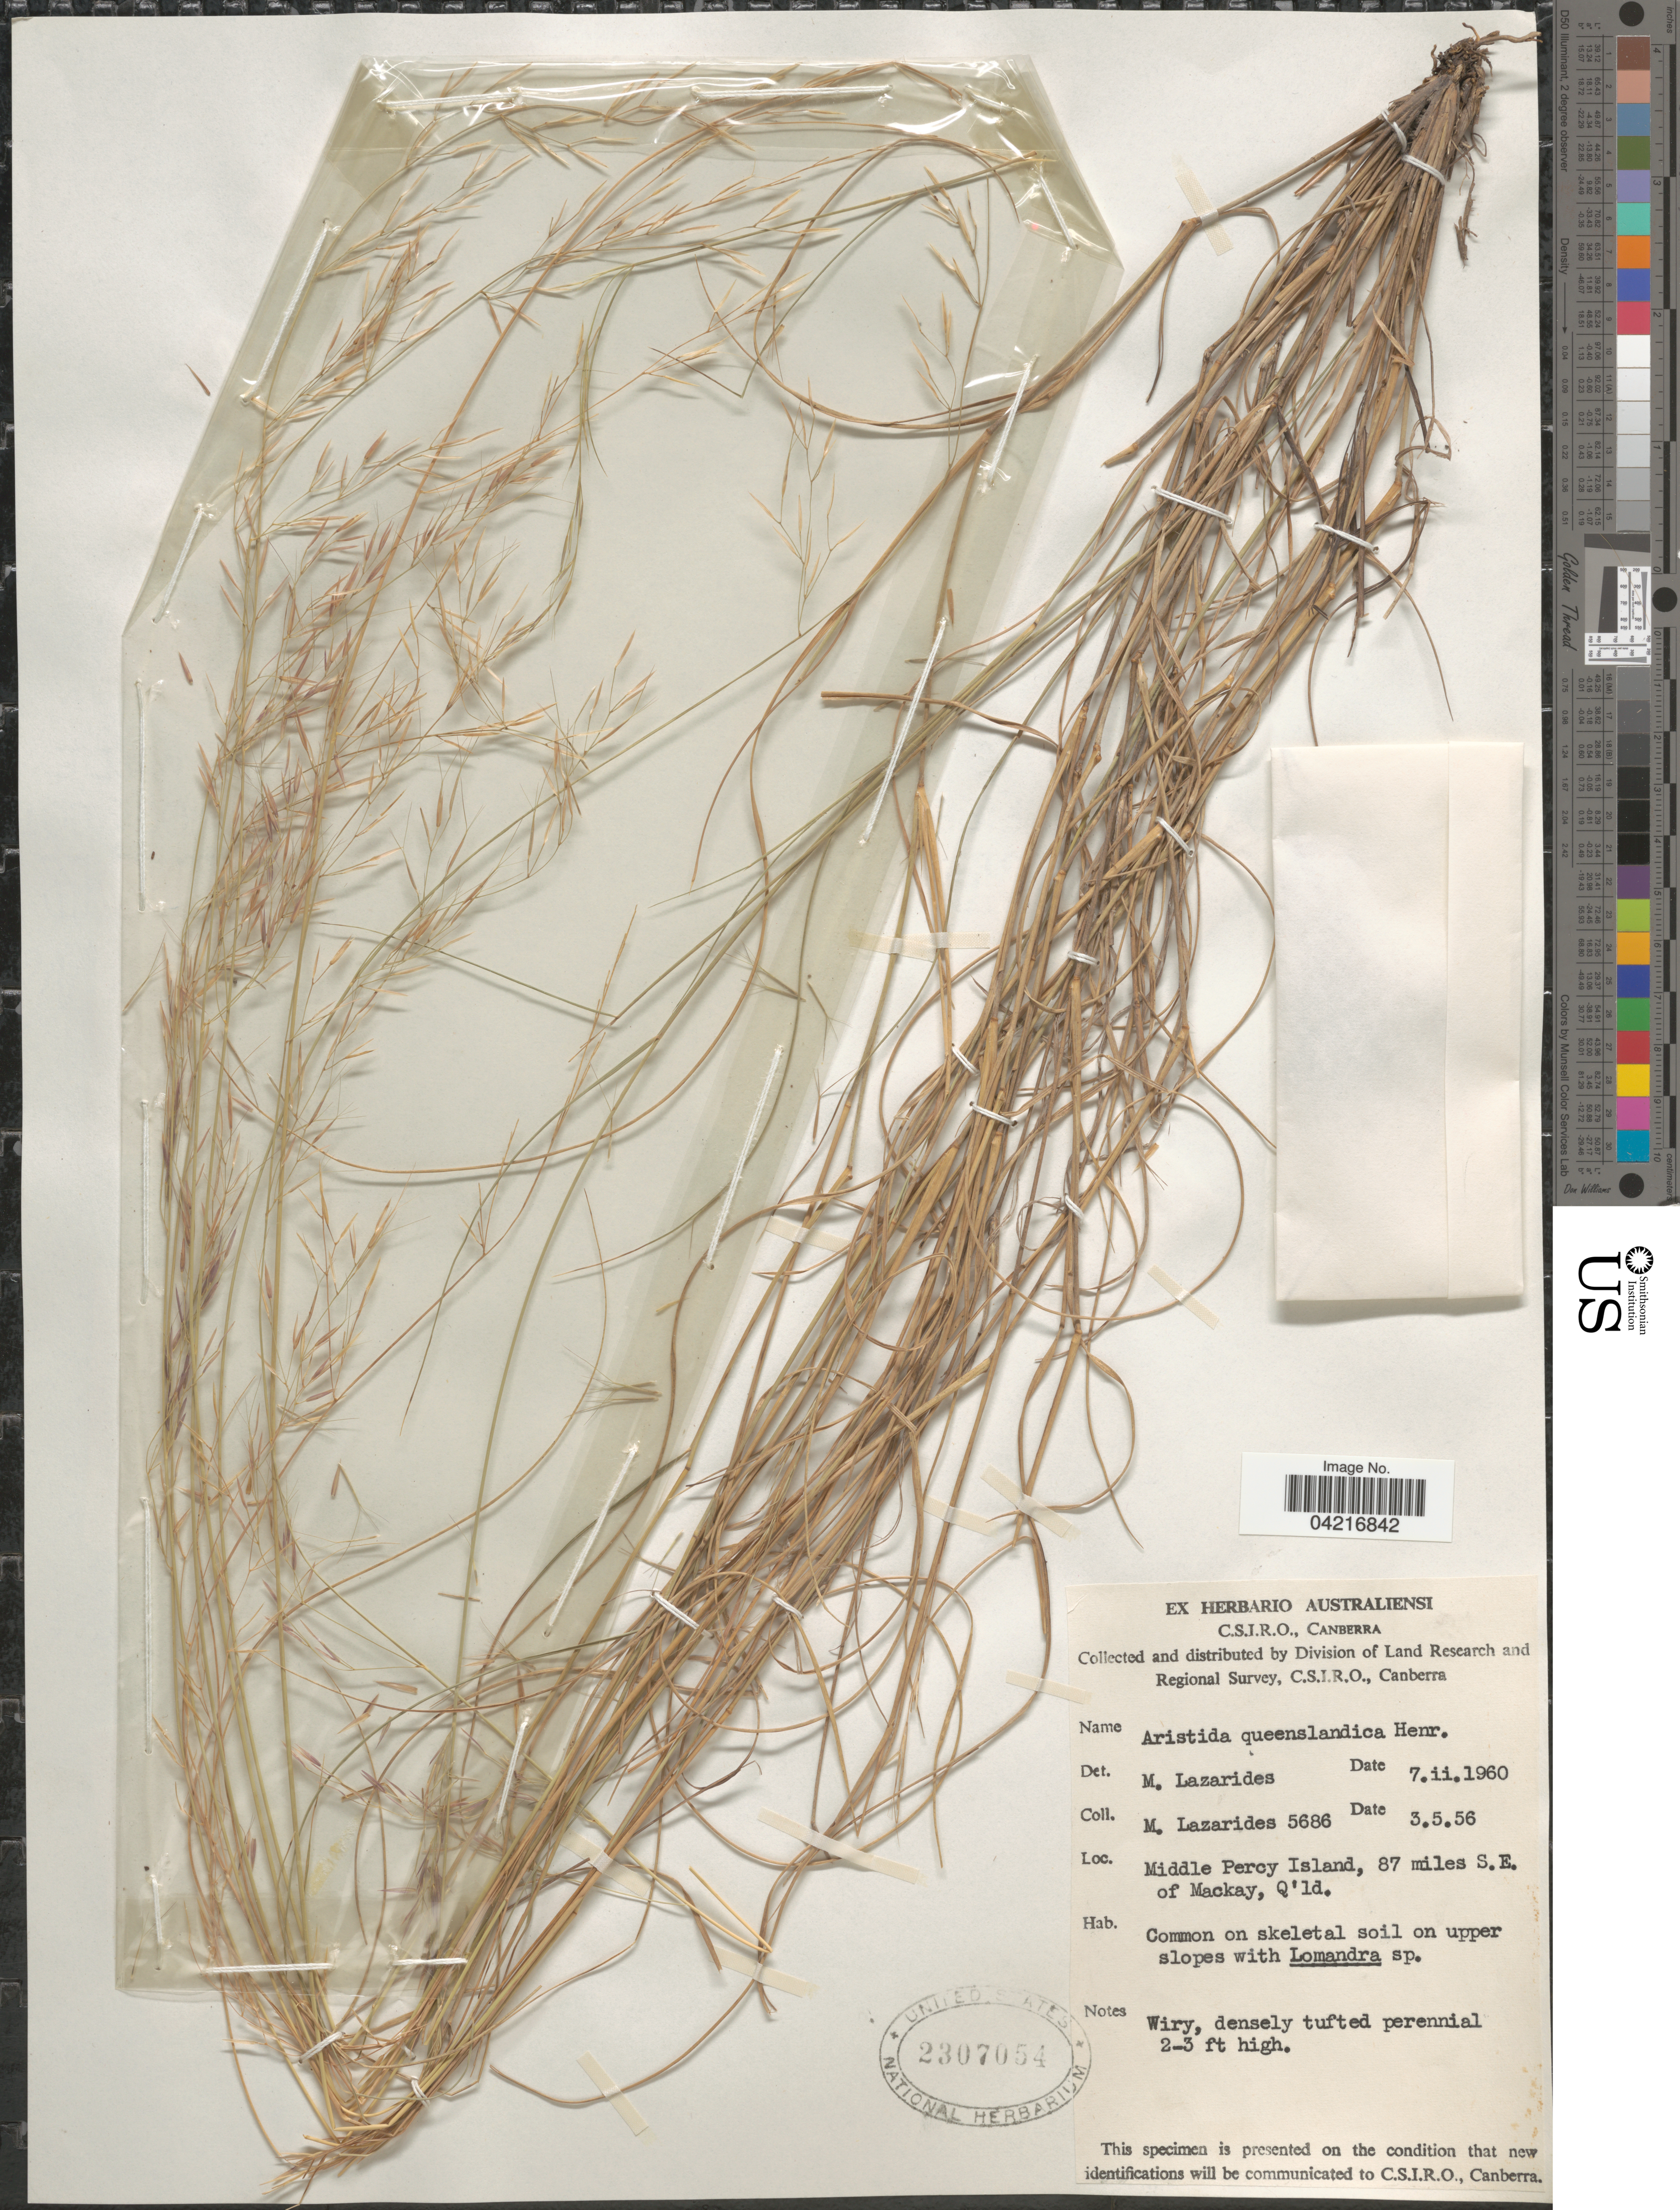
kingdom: Plantae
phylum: Tracheophyta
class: Liliopsida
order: Poales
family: Poaceae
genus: Aristida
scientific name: Aristida queenslandica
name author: Henr.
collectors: M. Lazarides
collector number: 5686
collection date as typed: Transcribed d/m/y: 3/5/56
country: Australia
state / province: Queensland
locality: Land Research and Regional Survey. Middle Percy Island, 87 miles S.E. of Mackay.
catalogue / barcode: US 2307054